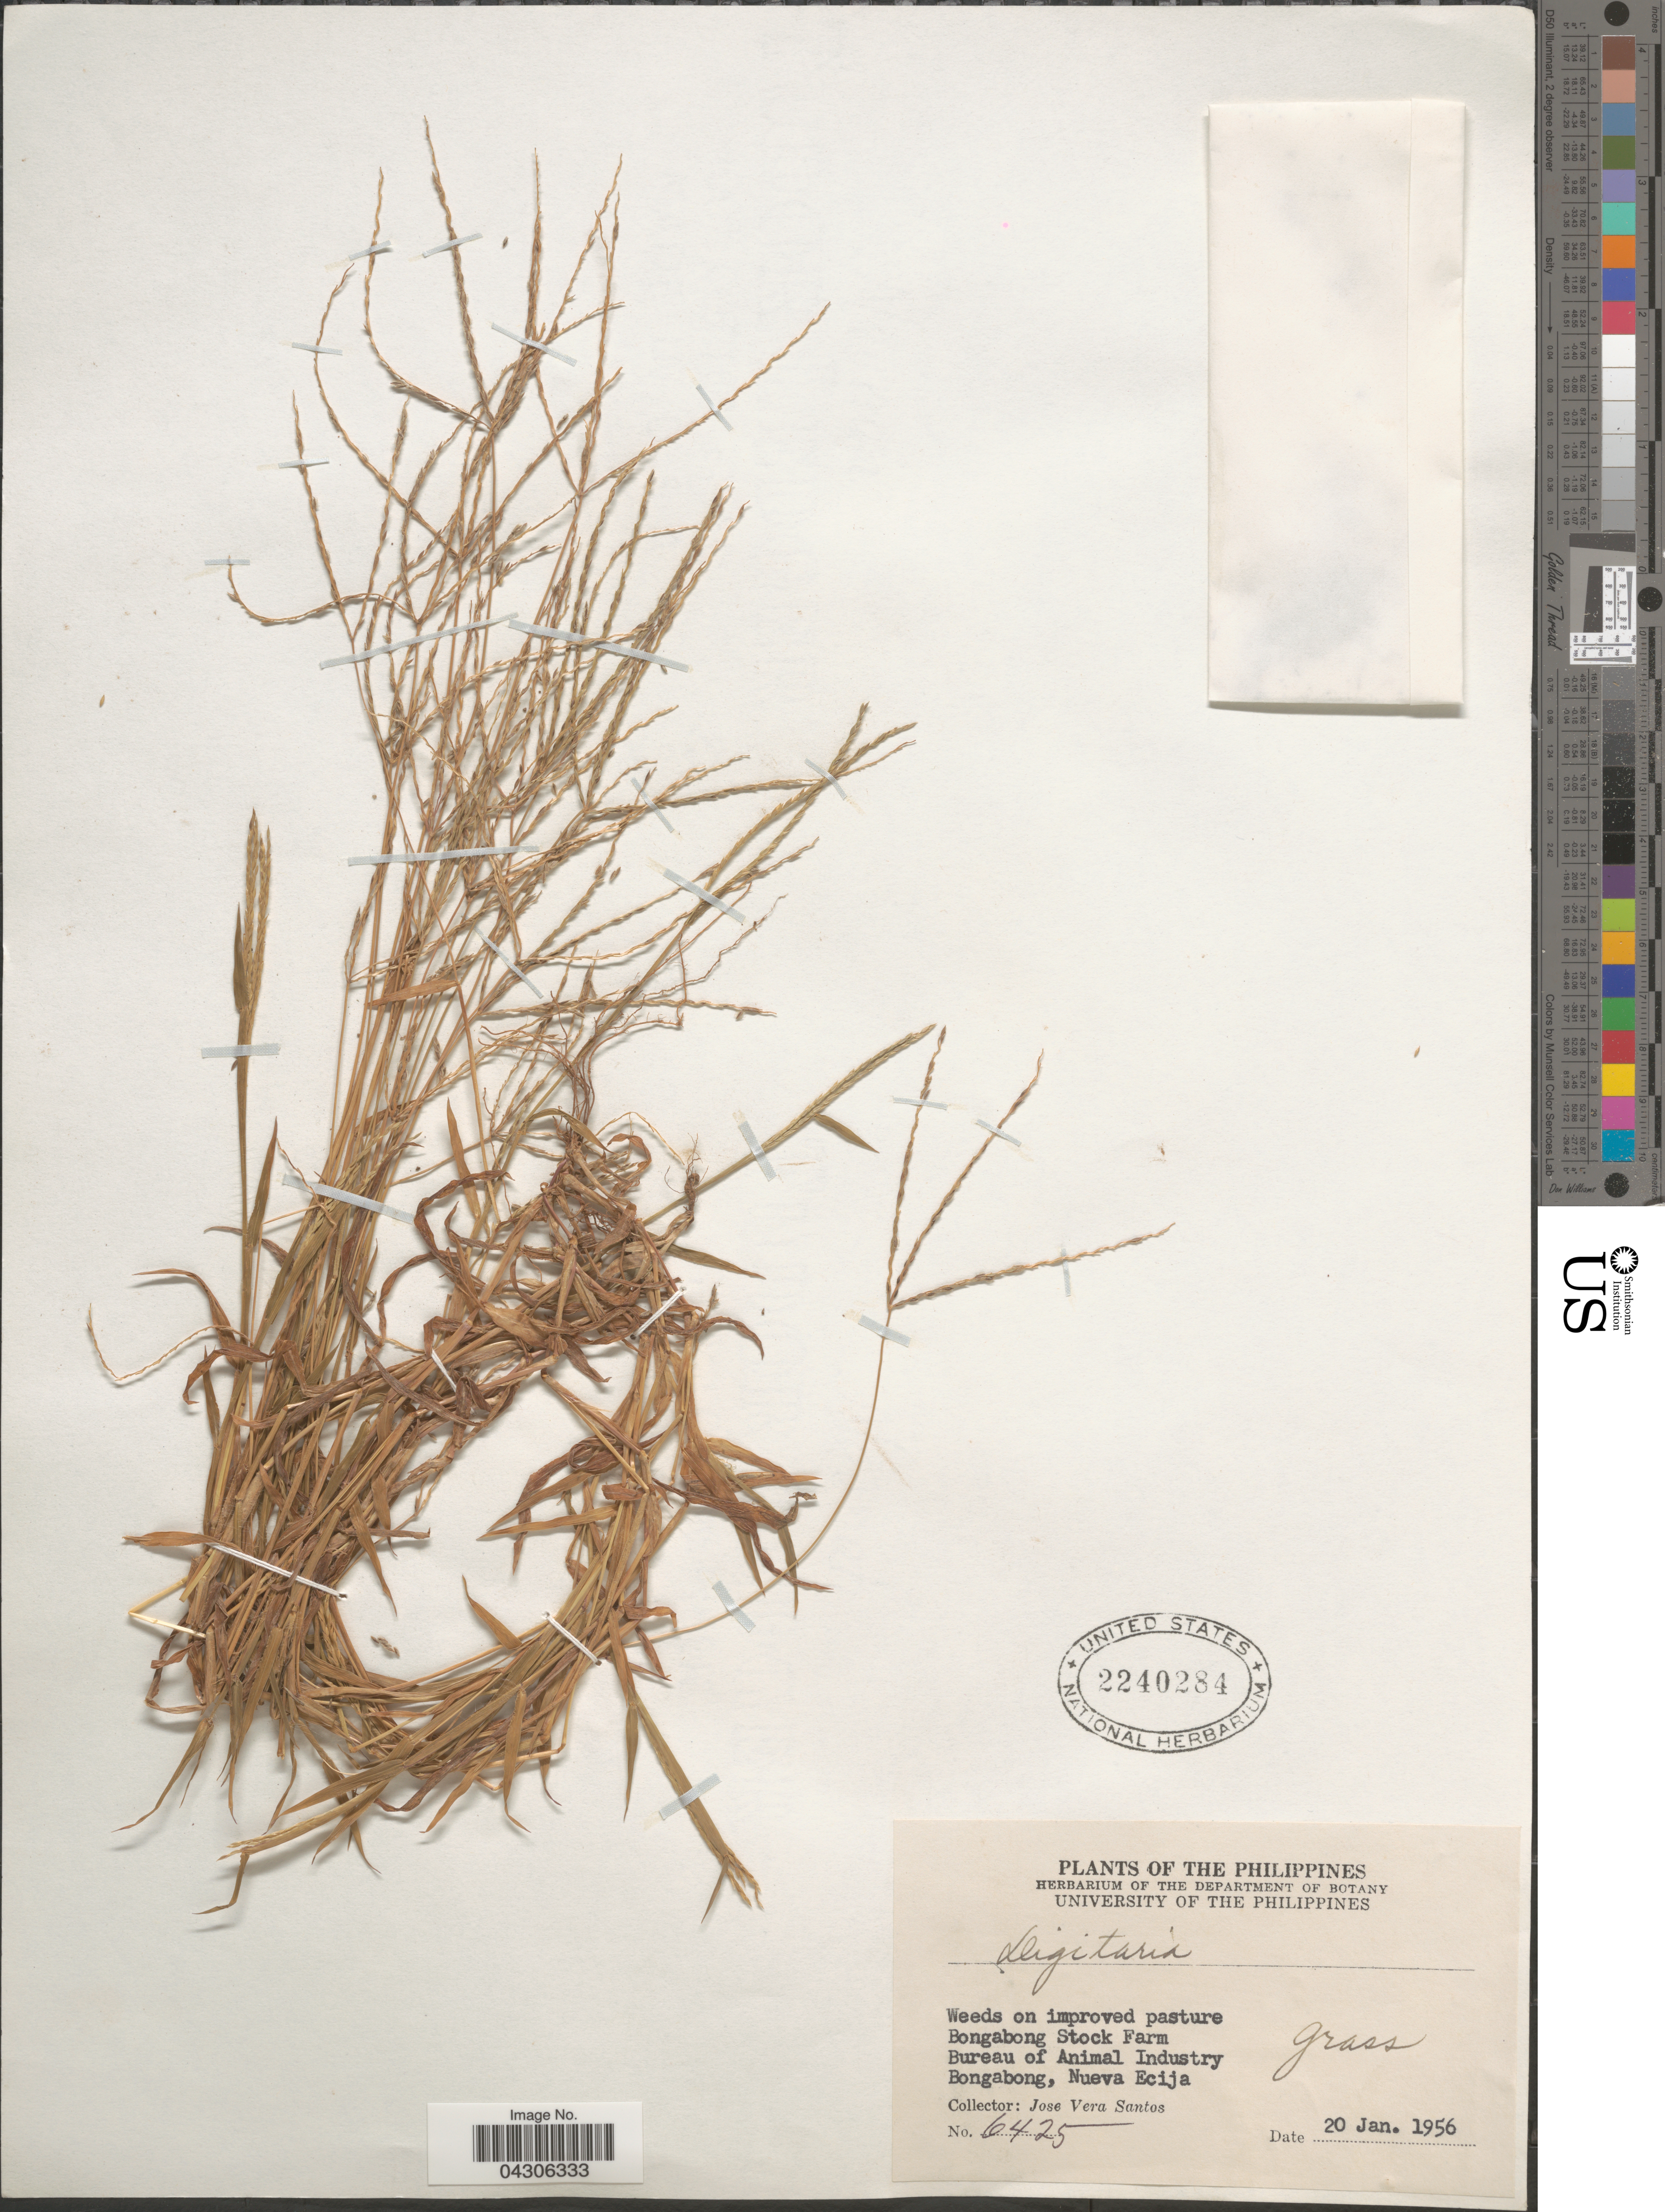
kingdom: Plantae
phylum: Tracheophyta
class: Liliopsida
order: Poales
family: Poaceae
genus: Digitaria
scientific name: Digitaria sp.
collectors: J. Vera Santos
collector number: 6425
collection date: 1956-01-20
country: Philippines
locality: Bongabong Stock Farm. Bureau of Animal Industry. Bongabong, Nueva Ecija.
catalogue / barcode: US 2240284